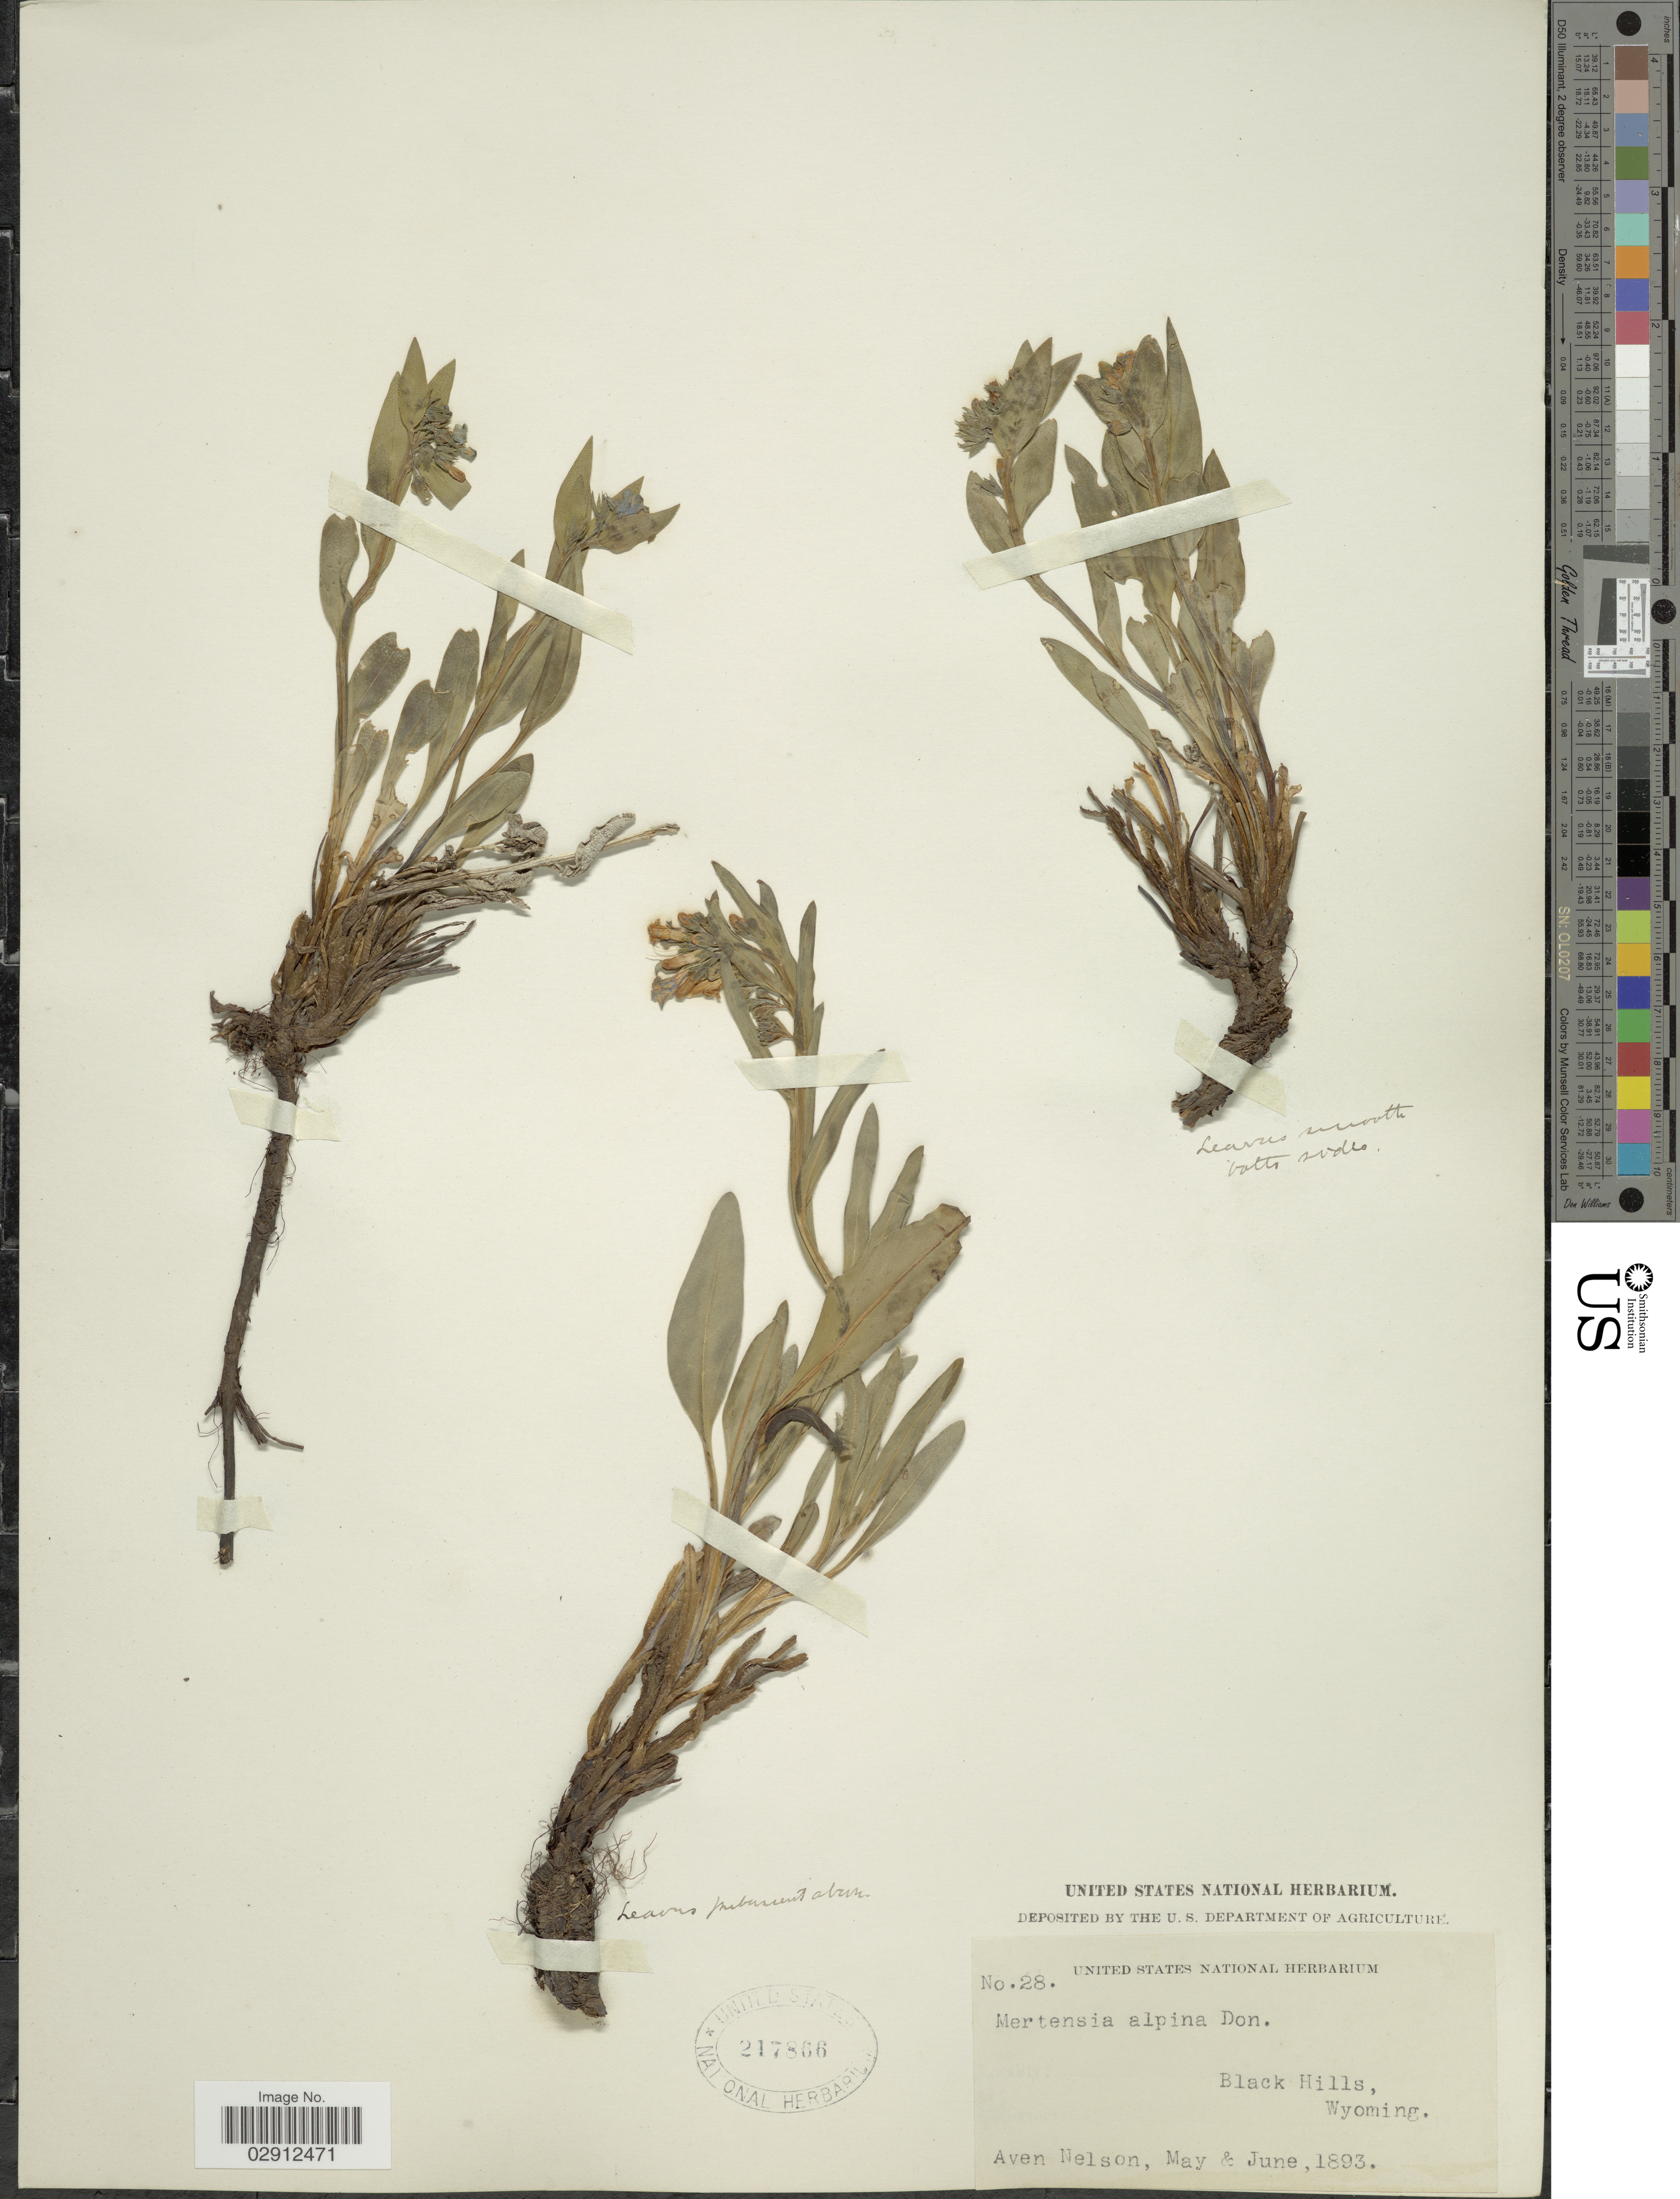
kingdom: Plantae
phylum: Tracheophyta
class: Magnoliopsida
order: Boraginales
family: Boraginaceae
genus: Mertensia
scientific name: Mertensia lanceolata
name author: (Pursh) DC. ex A. DC.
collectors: A. Nelson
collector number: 28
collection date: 1893-05/1893-06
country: United States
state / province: Wyoming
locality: Black Hills, Wyoming.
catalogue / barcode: US 217866